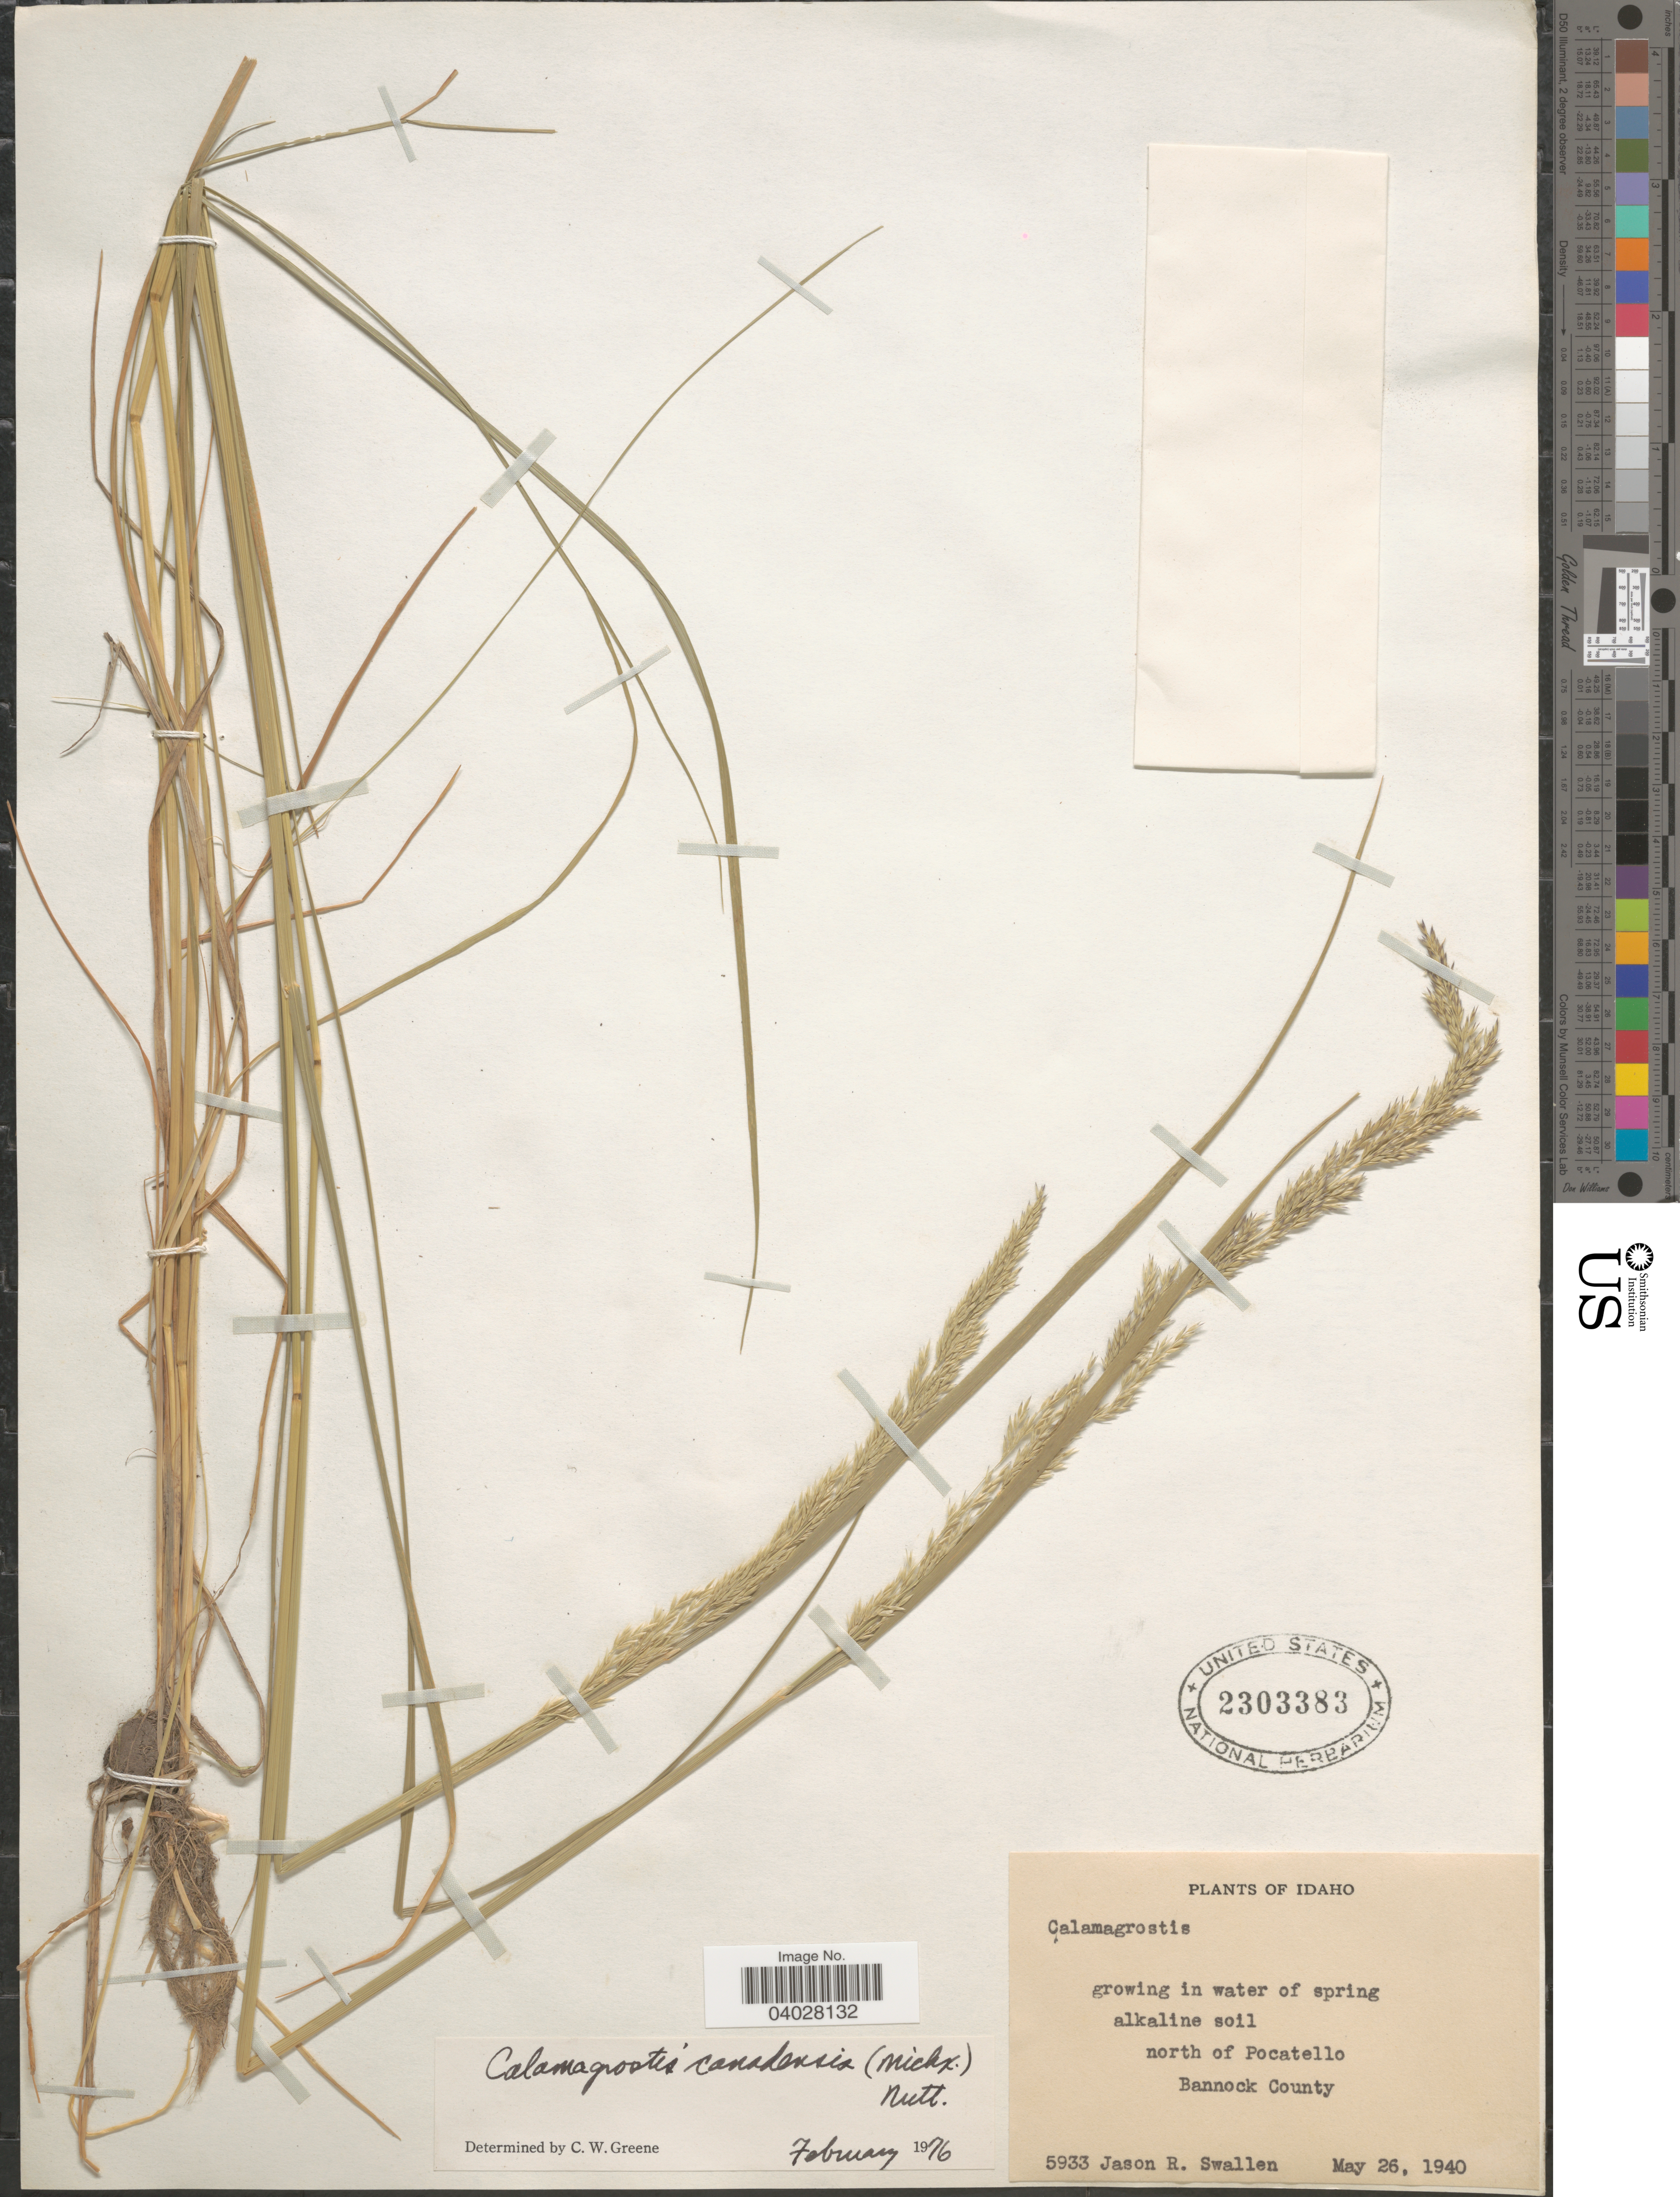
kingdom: Plantae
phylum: Tracheophyta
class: Liliopsida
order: Poales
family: Poaceae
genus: Calamagrostis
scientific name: Calamagrostis canadensis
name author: (Michx.) P. Beauv.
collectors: J. R. Swallen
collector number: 5933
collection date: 1940-05-26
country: United States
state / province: Idaho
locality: North of Pocatello. Bannock County.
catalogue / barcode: US 2303383